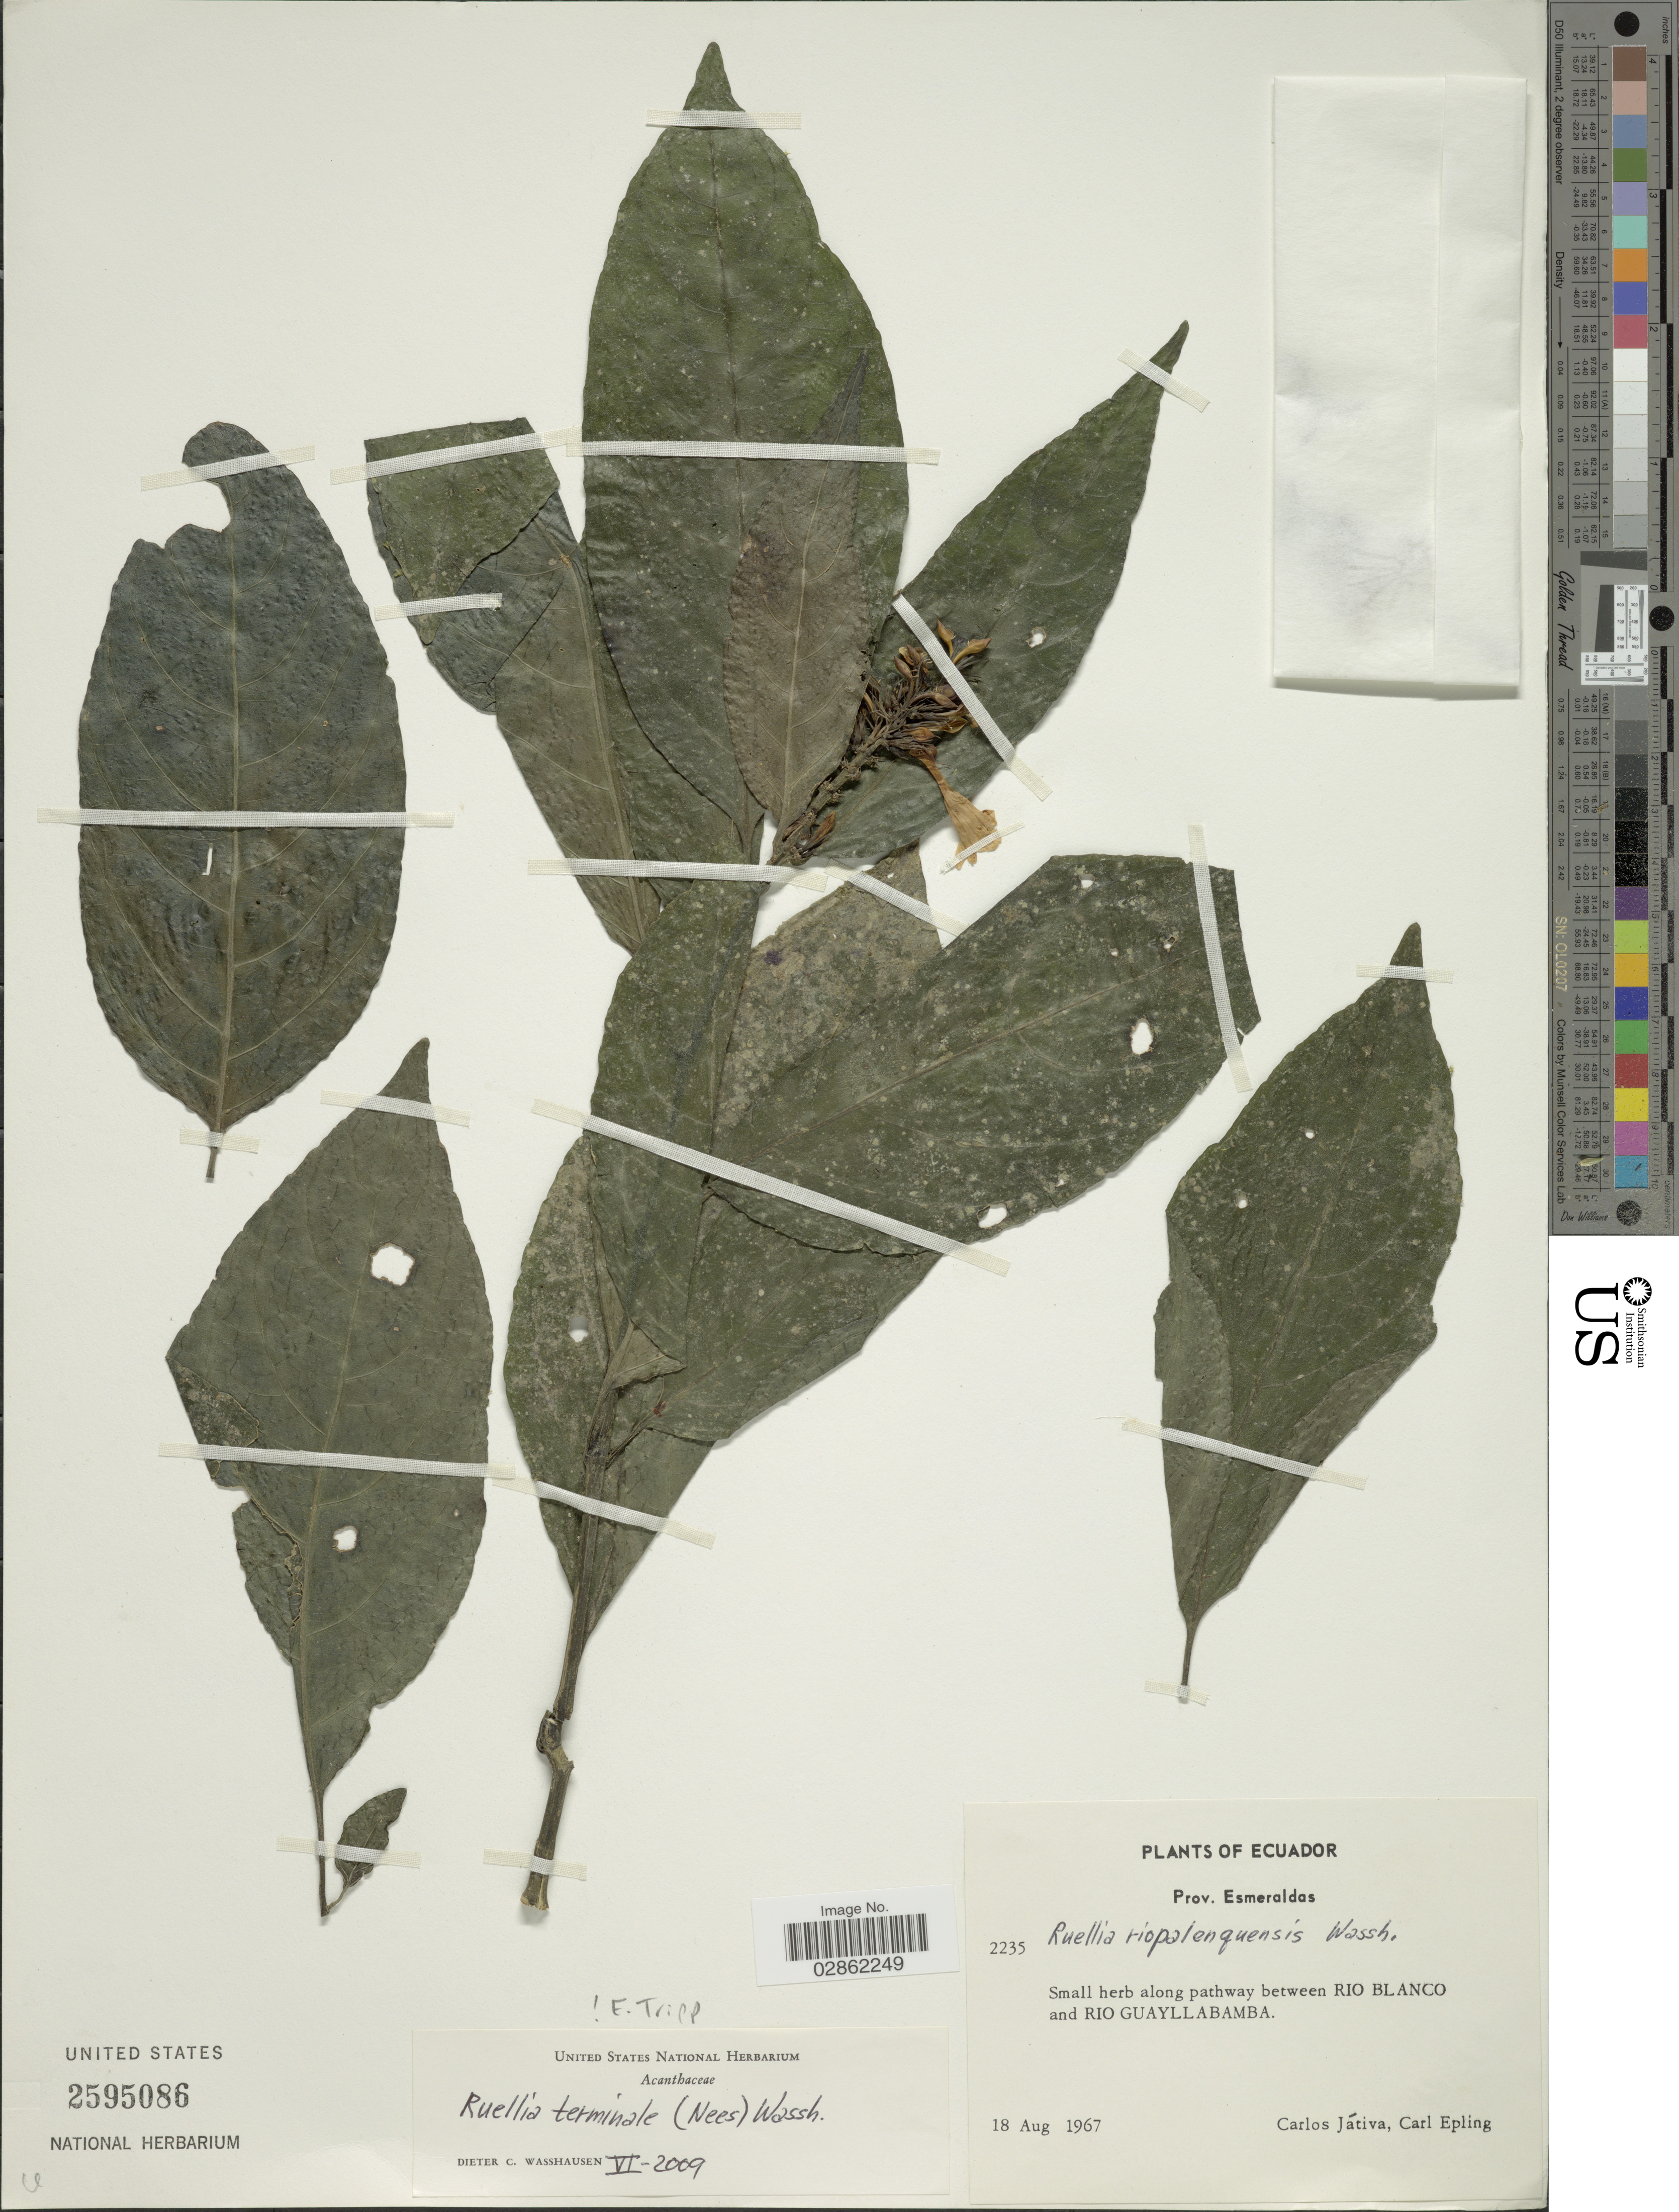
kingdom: Plantae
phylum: Tracheophyta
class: Magnoliopsida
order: Lamiales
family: Acanthaceae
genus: Ruellia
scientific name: Ruellia terminalis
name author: (Nees) Wassh.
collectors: C. D. Játiva & C. C. Epling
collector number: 2235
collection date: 1967-08-18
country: Ecuador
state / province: Esmeraldas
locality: Small herb along pathway between Rio Blanco and Rio Guayllabamba.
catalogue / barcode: US 2595086